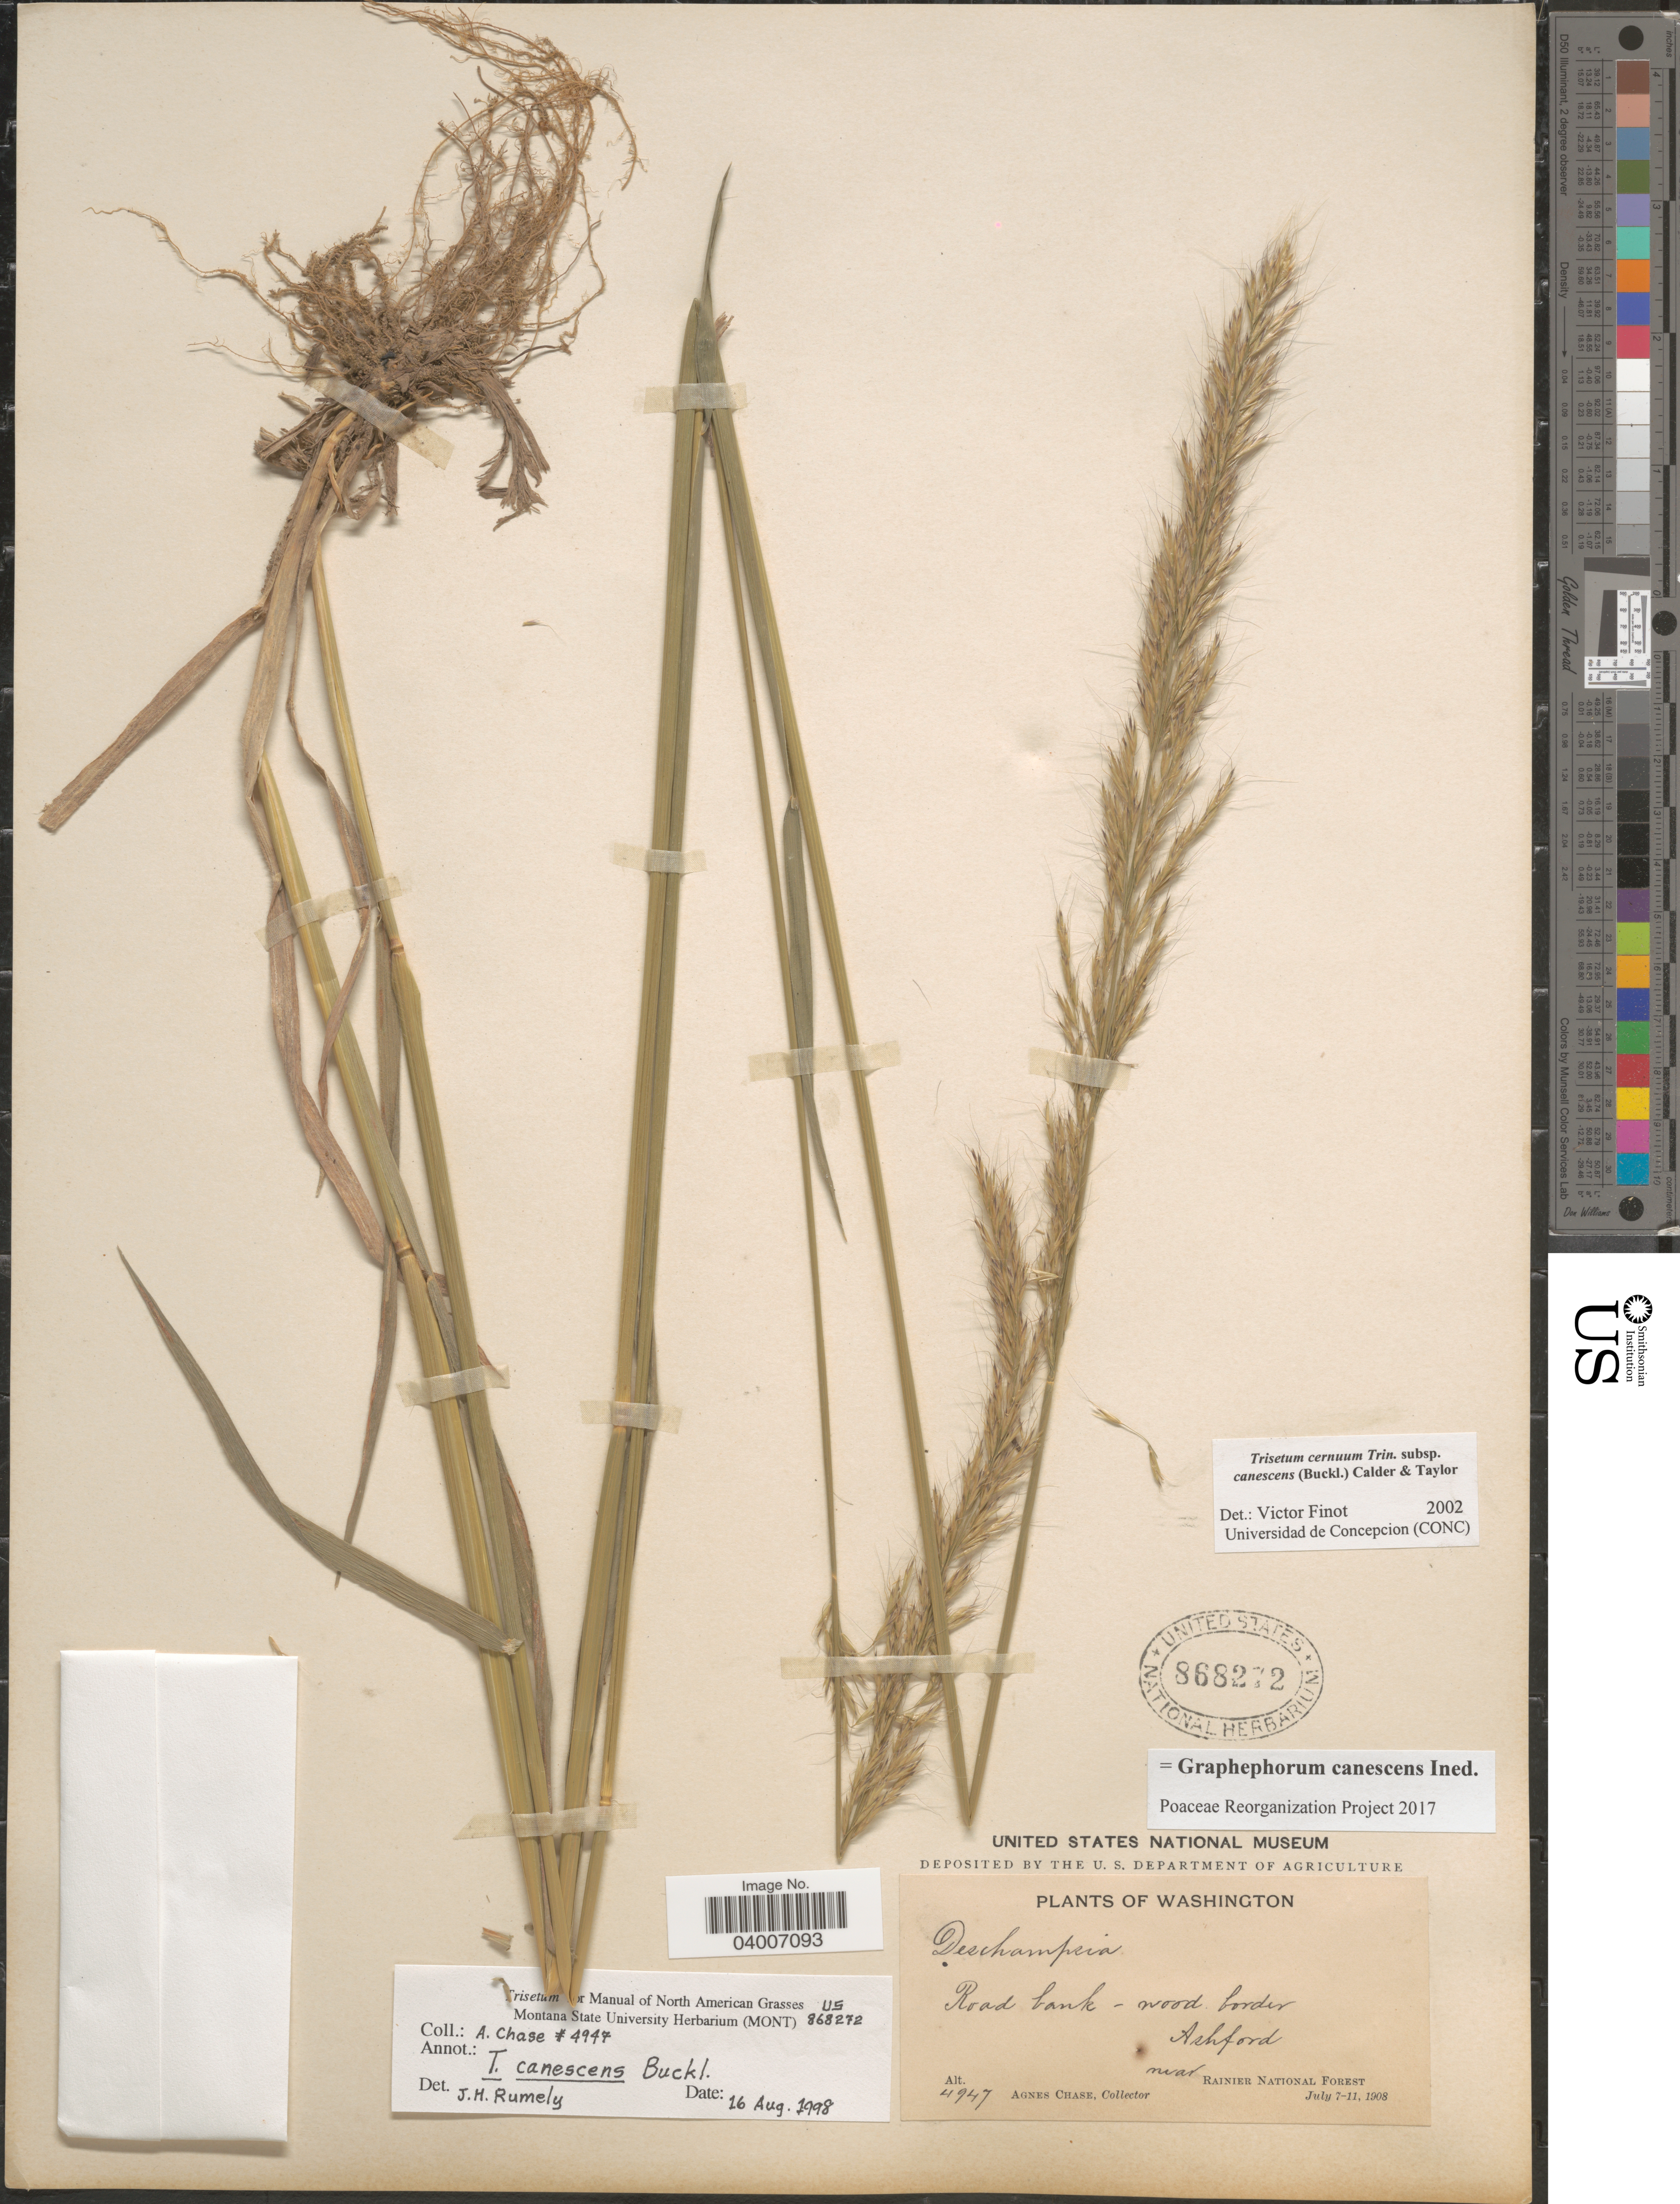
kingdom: Plantae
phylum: Tracheophyta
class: Liliopsida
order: Poales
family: Poaceae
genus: Graphephorum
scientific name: Graphephorum canescens ined.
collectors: A. Chase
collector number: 4947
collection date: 1908-07-07/1908-07-11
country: United States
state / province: Washington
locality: Road bank-wood border. Ashford near Raineer National Forest.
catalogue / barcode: US 868272